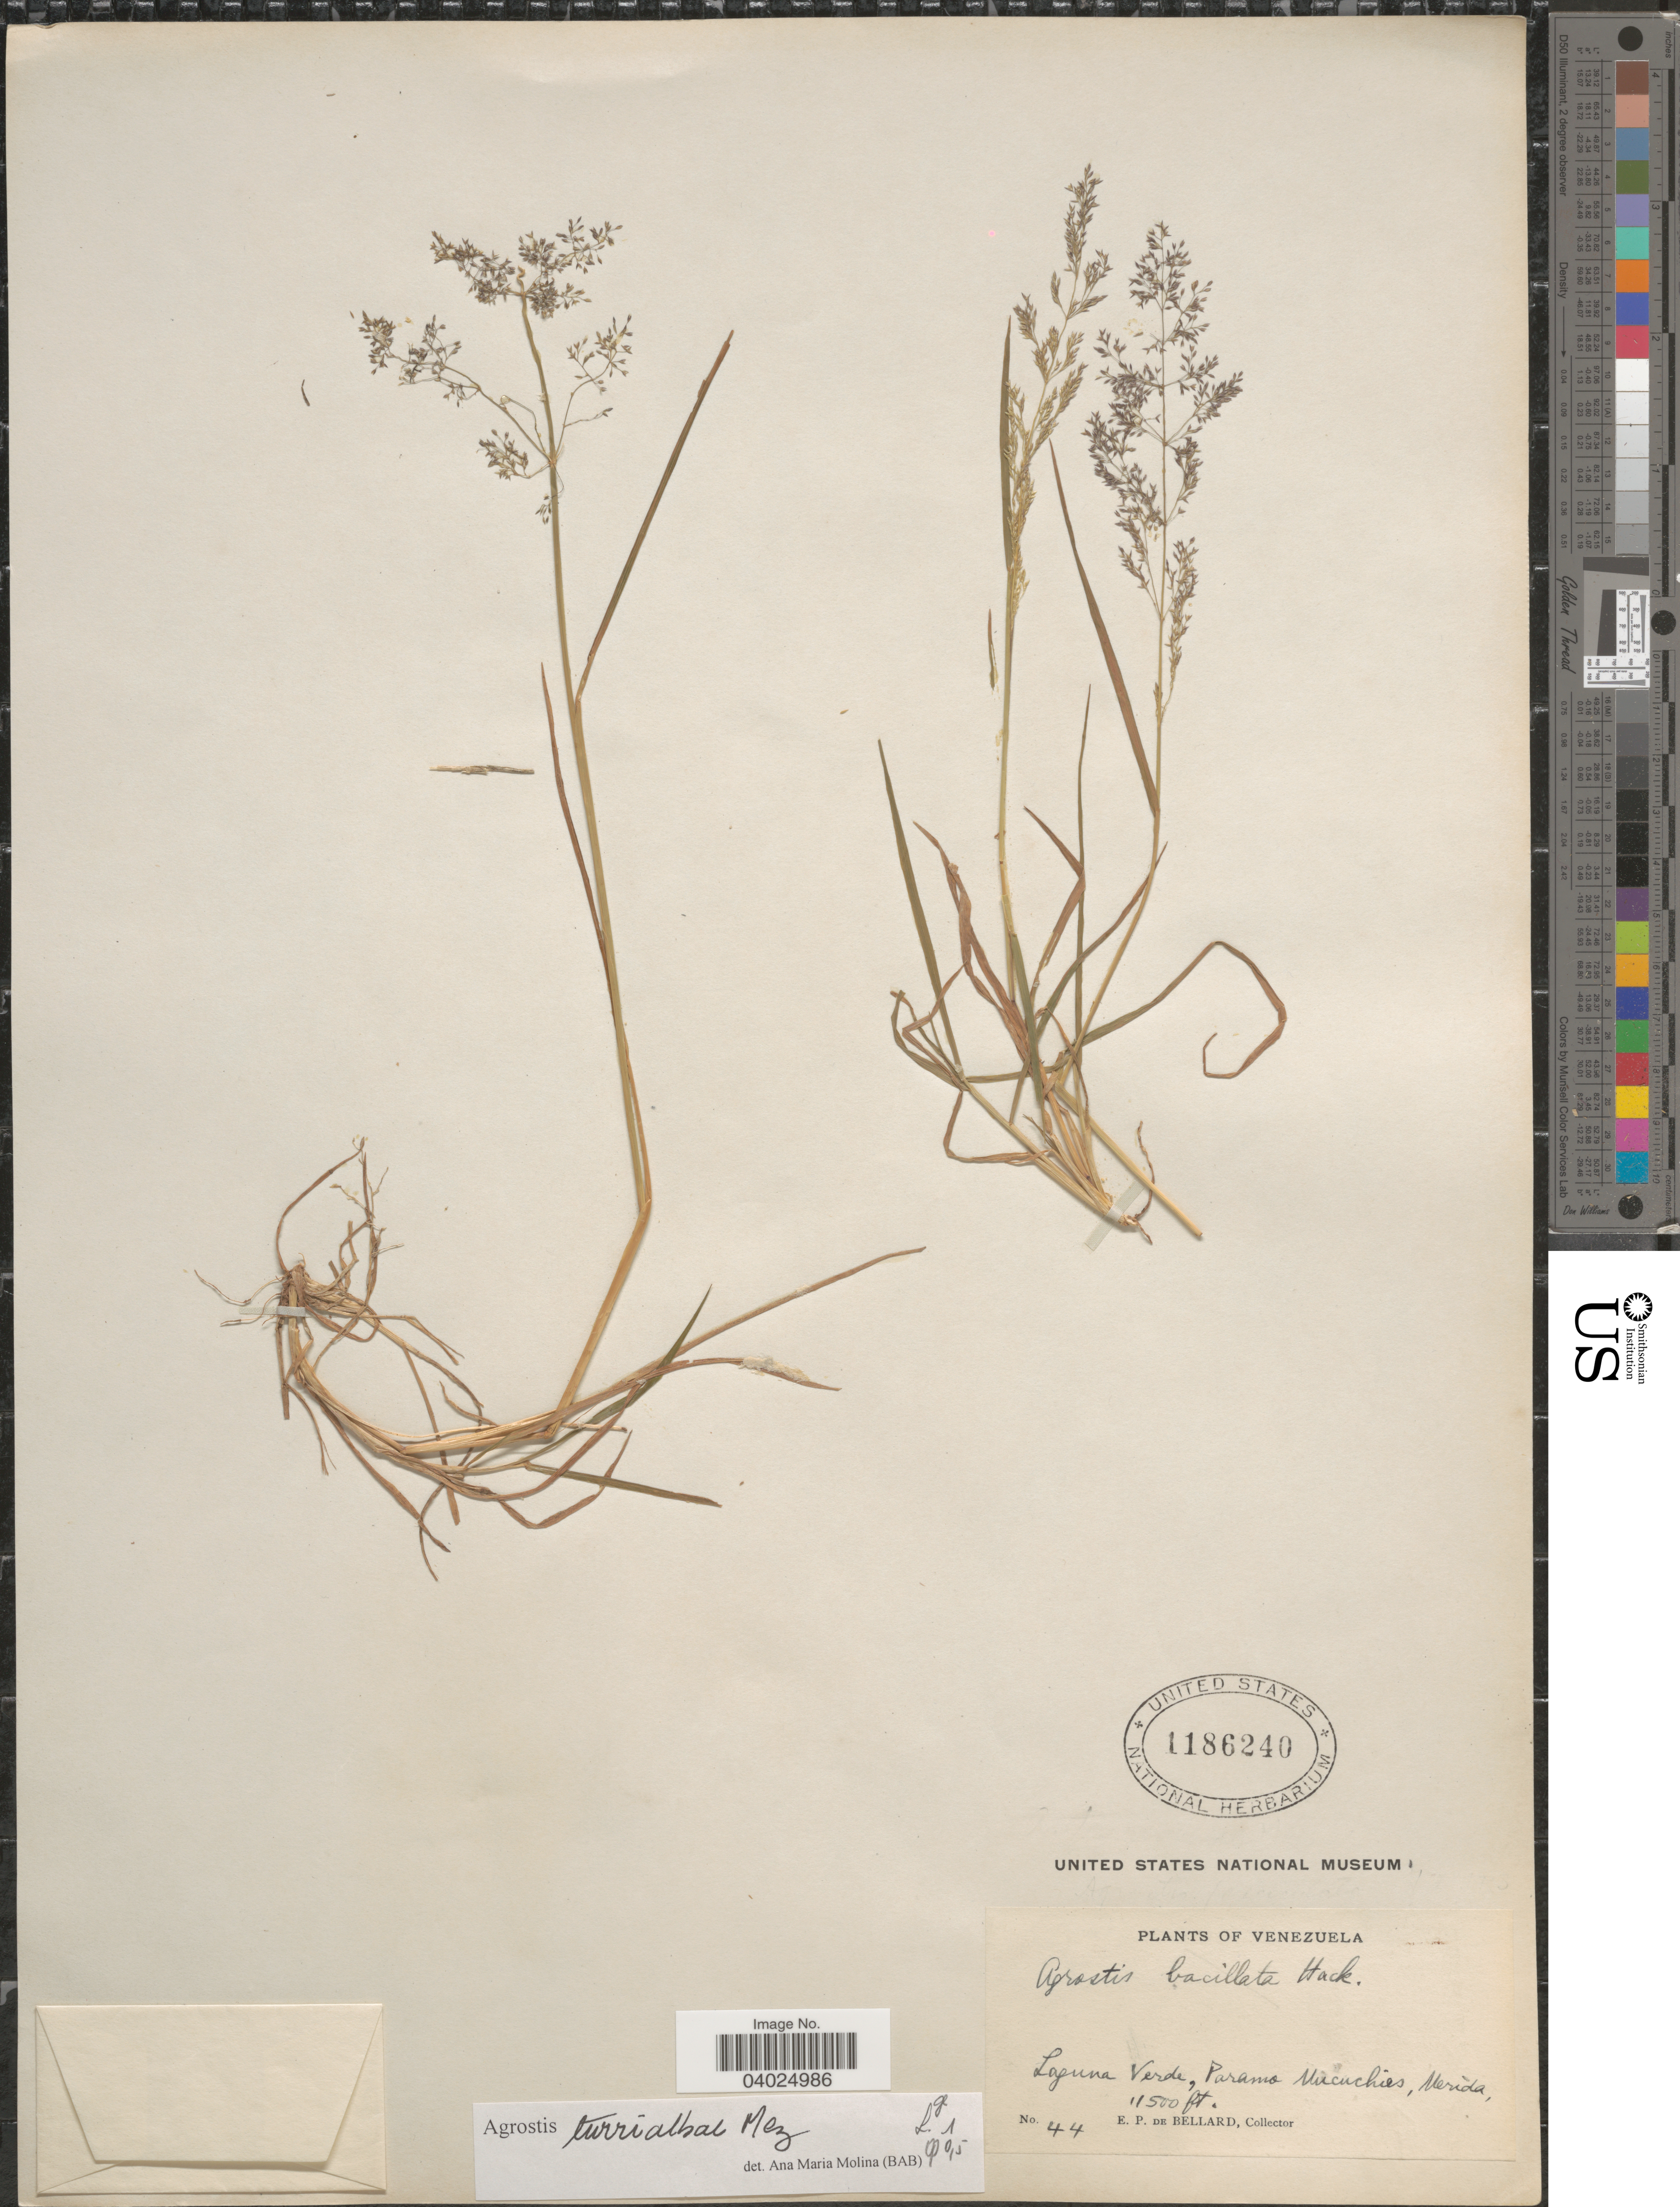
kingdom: Plantae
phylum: Tracheophyta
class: Liliopsida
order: Poales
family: Poaceae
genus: Agrostis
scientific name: Agrostis turrialbae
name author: Mez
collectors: E. de Bellard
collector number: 44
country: Venezuela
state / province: Merida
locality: Laguna Verde, Paramo Mucuchies.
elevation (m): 3505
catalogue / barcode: US 1186240